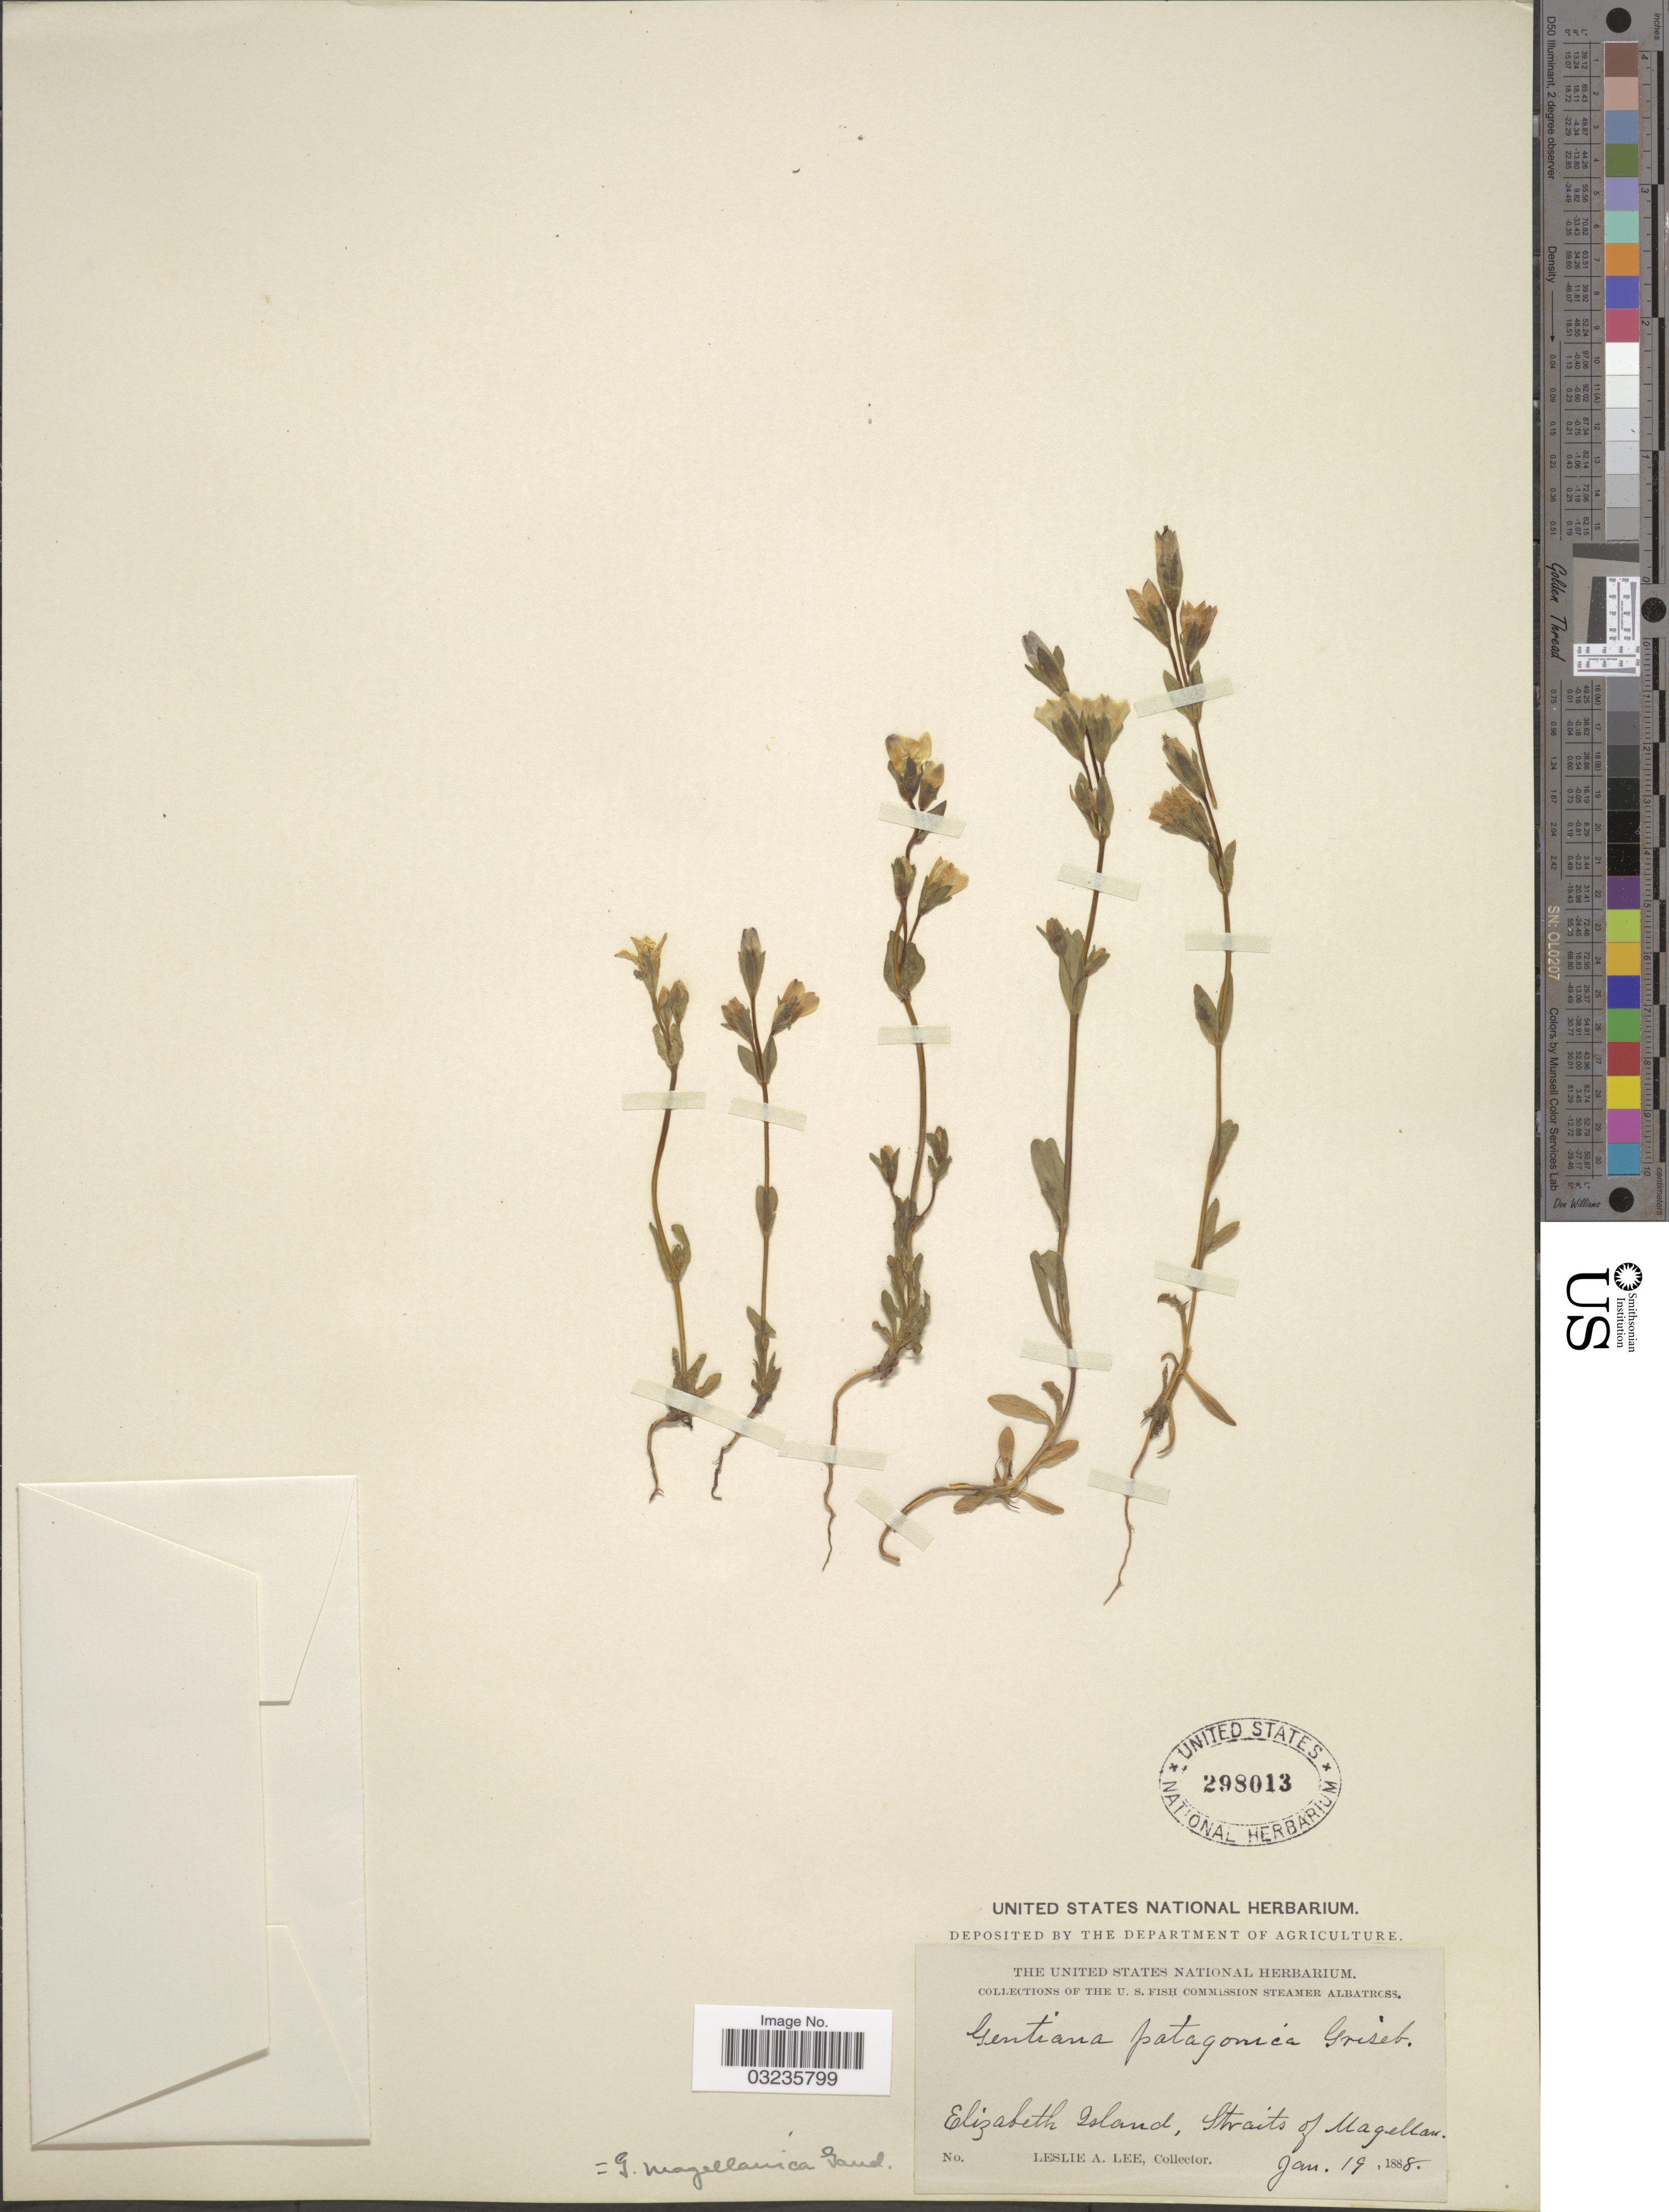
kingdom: Plantae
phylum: Tracheophyta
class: Magnoliopsida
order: Gentianales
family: Gentianaceae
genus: Gentiana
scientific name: Gentiana magellanica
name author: Gaudich.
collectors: L. Lee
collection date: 1888-01-19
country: Chile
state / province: Magallanes y de la Antártica Chilena (XII)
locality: Elizabeth Island, Straits of Magellan.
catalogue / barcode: US 298013